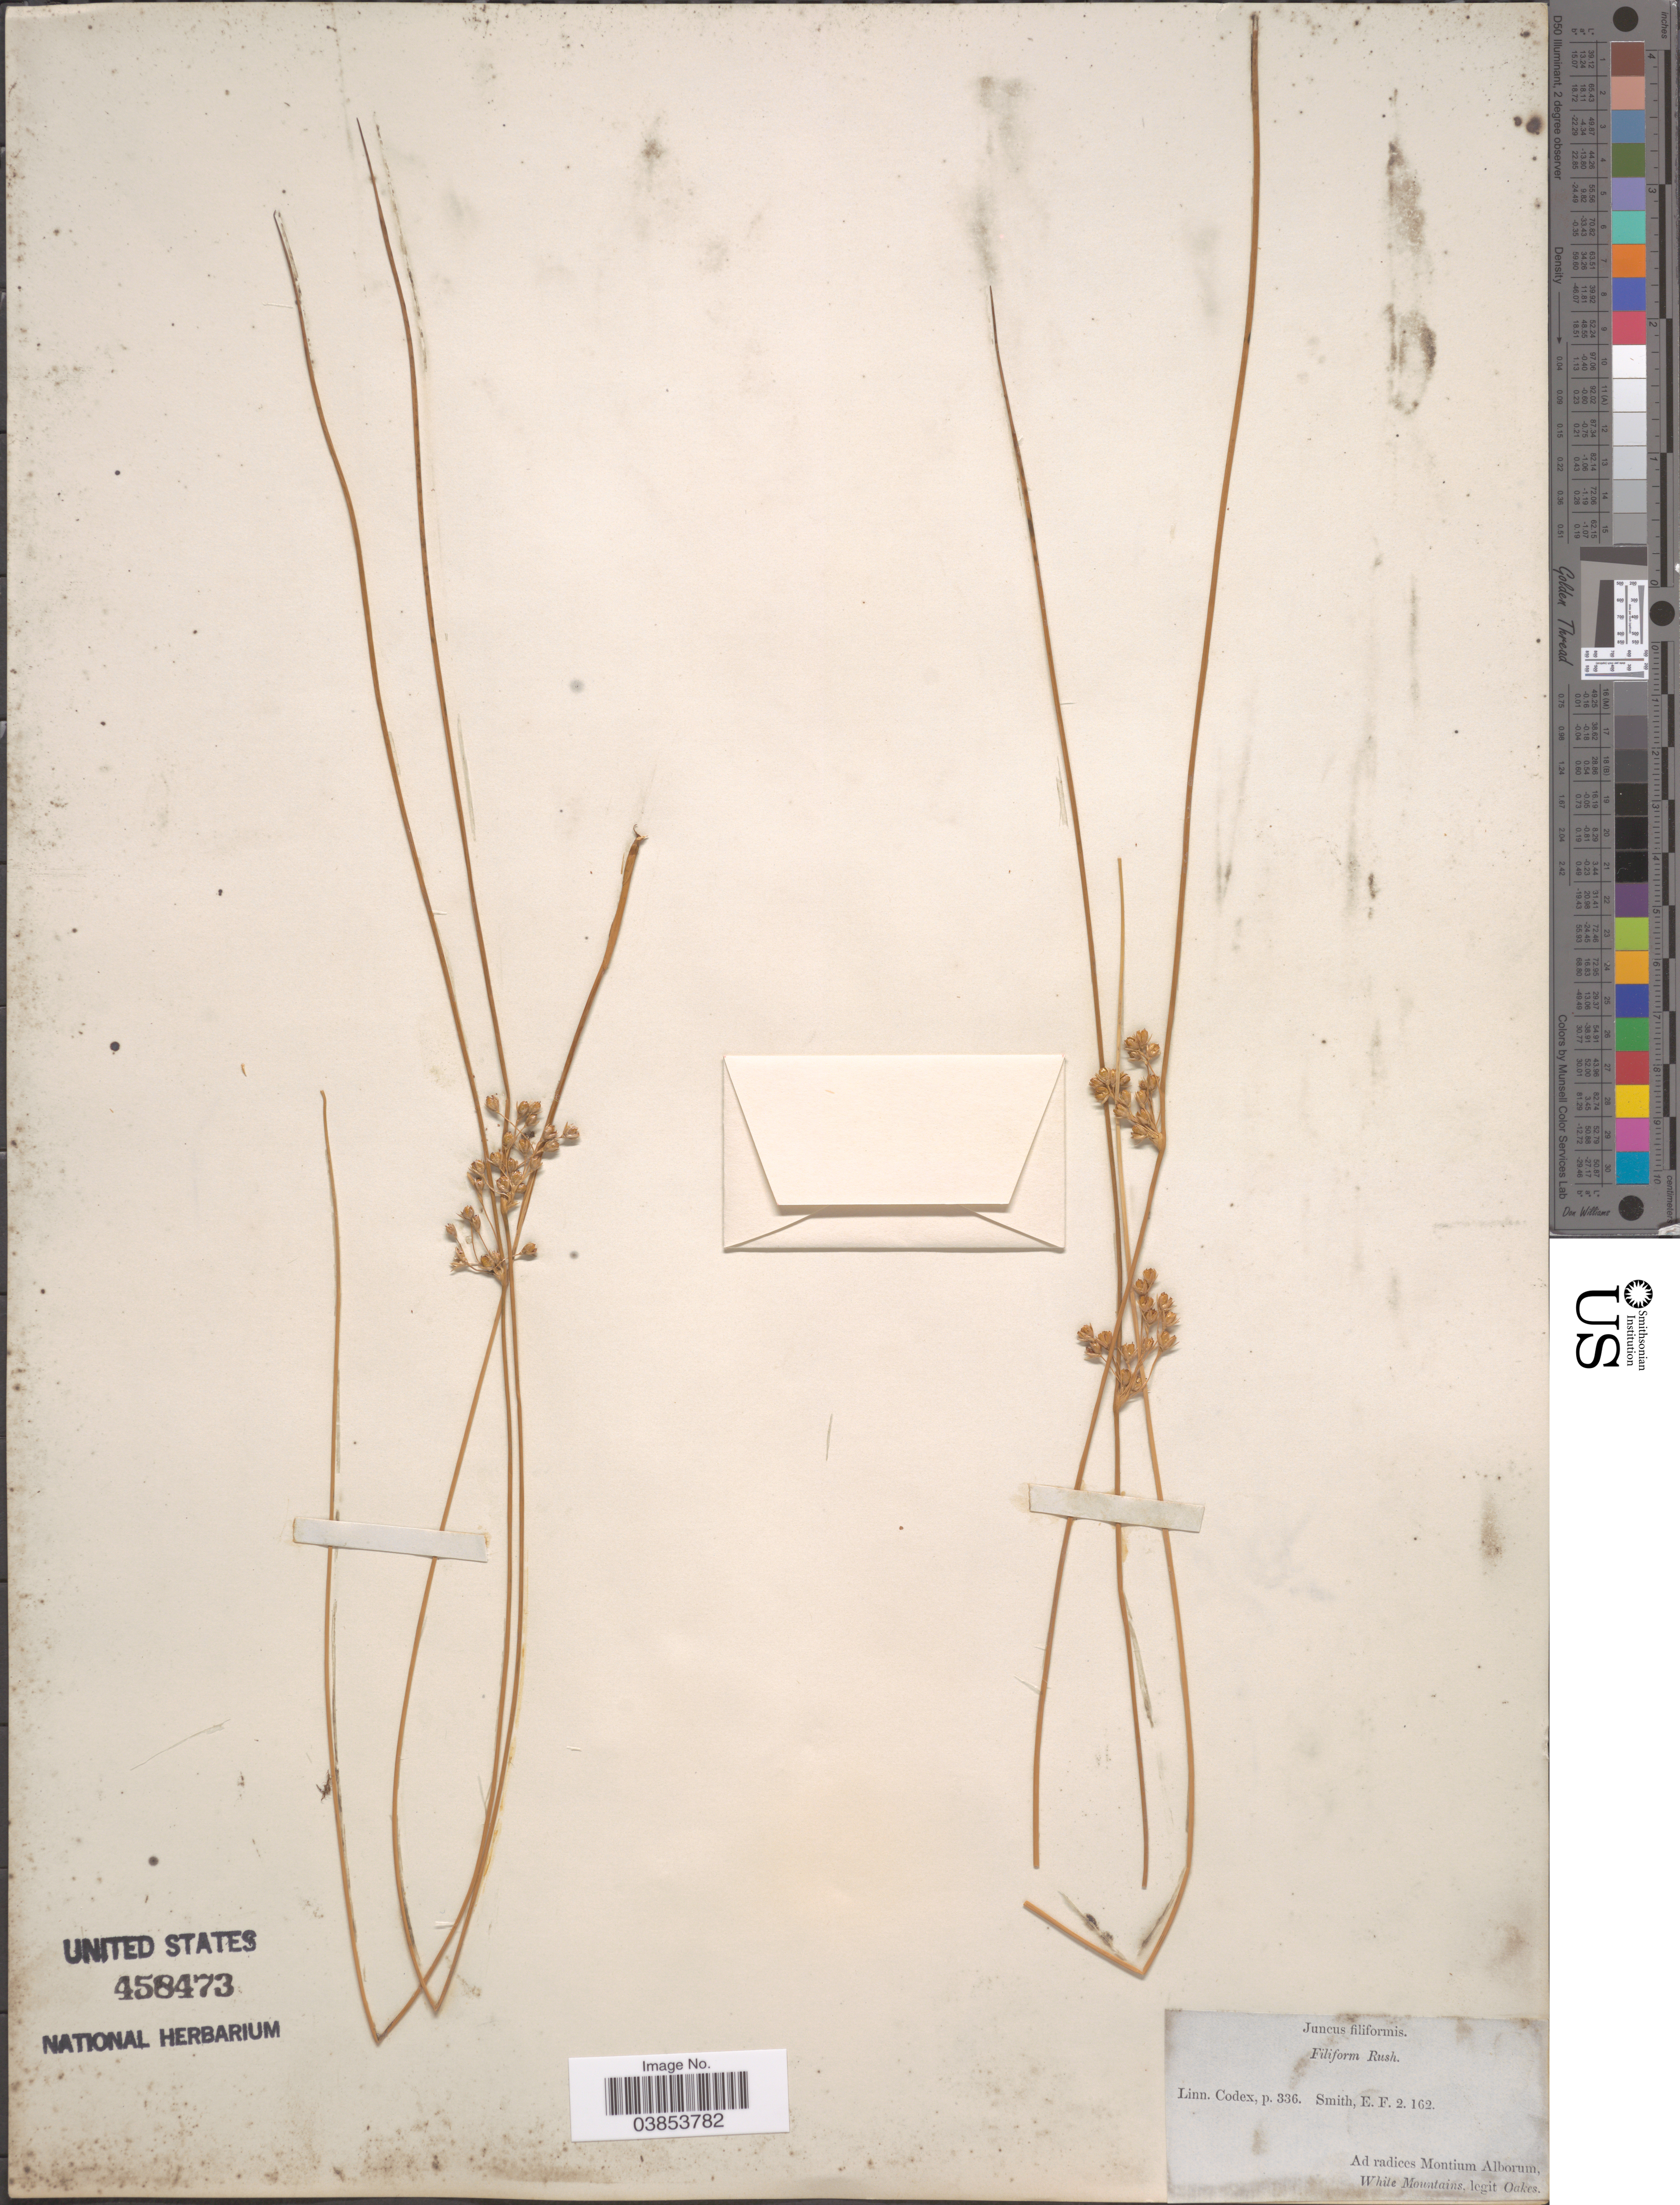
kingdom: Plantae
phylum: Tracheophyta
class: Liliopsida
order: Poales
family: Juncaceae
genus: Juncus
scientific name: Juncus filiformis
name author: L.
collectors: -. Oakes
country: United States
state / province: New Hampshire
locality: Ad radices Montium Alborum, White Mountains.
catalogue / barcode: US 458473